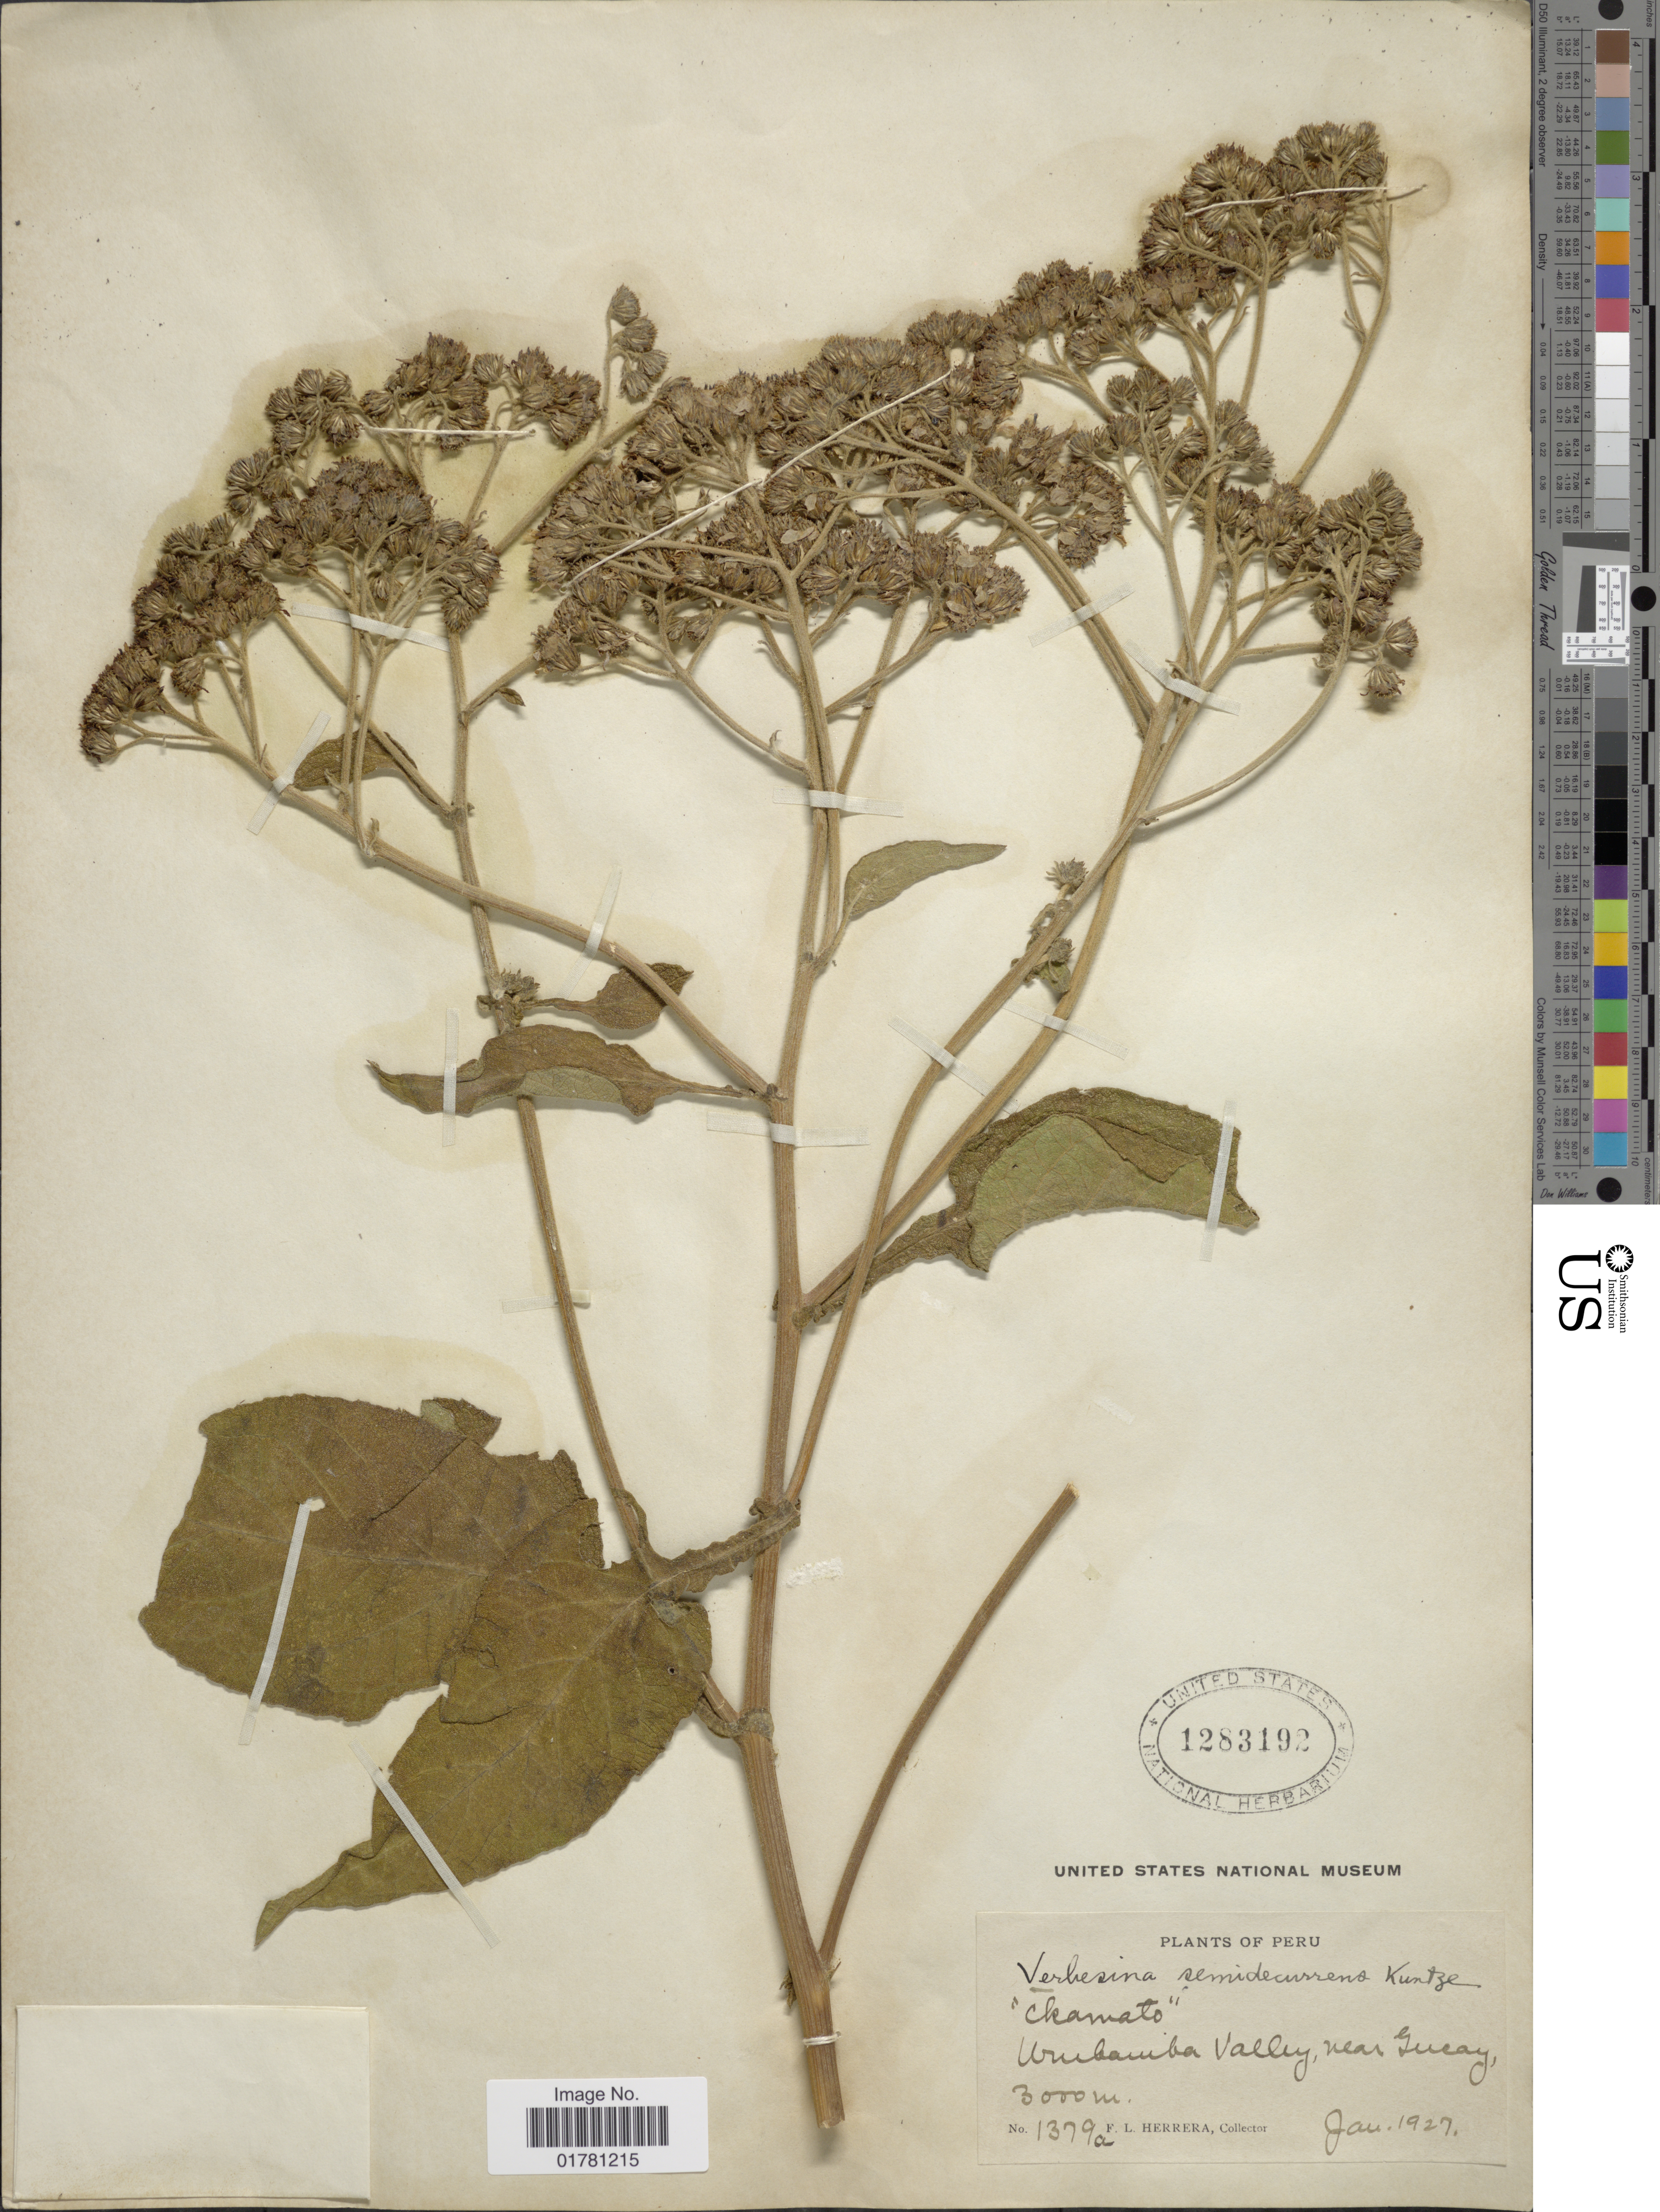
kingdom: Plantae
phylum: Tracheophyta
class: Magnoliopsida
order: Asterales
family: Asteraceae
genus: Verbesina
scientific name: Verbesina semidecurrens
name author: Kuntze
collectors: F. L. Herrera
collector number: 1379a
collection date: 1927-01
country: Peru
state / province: Cusco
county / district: Urubamba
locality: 'Chamato', Urubamba Valley, near Yucay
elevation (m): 3000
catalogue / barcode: US 1283192